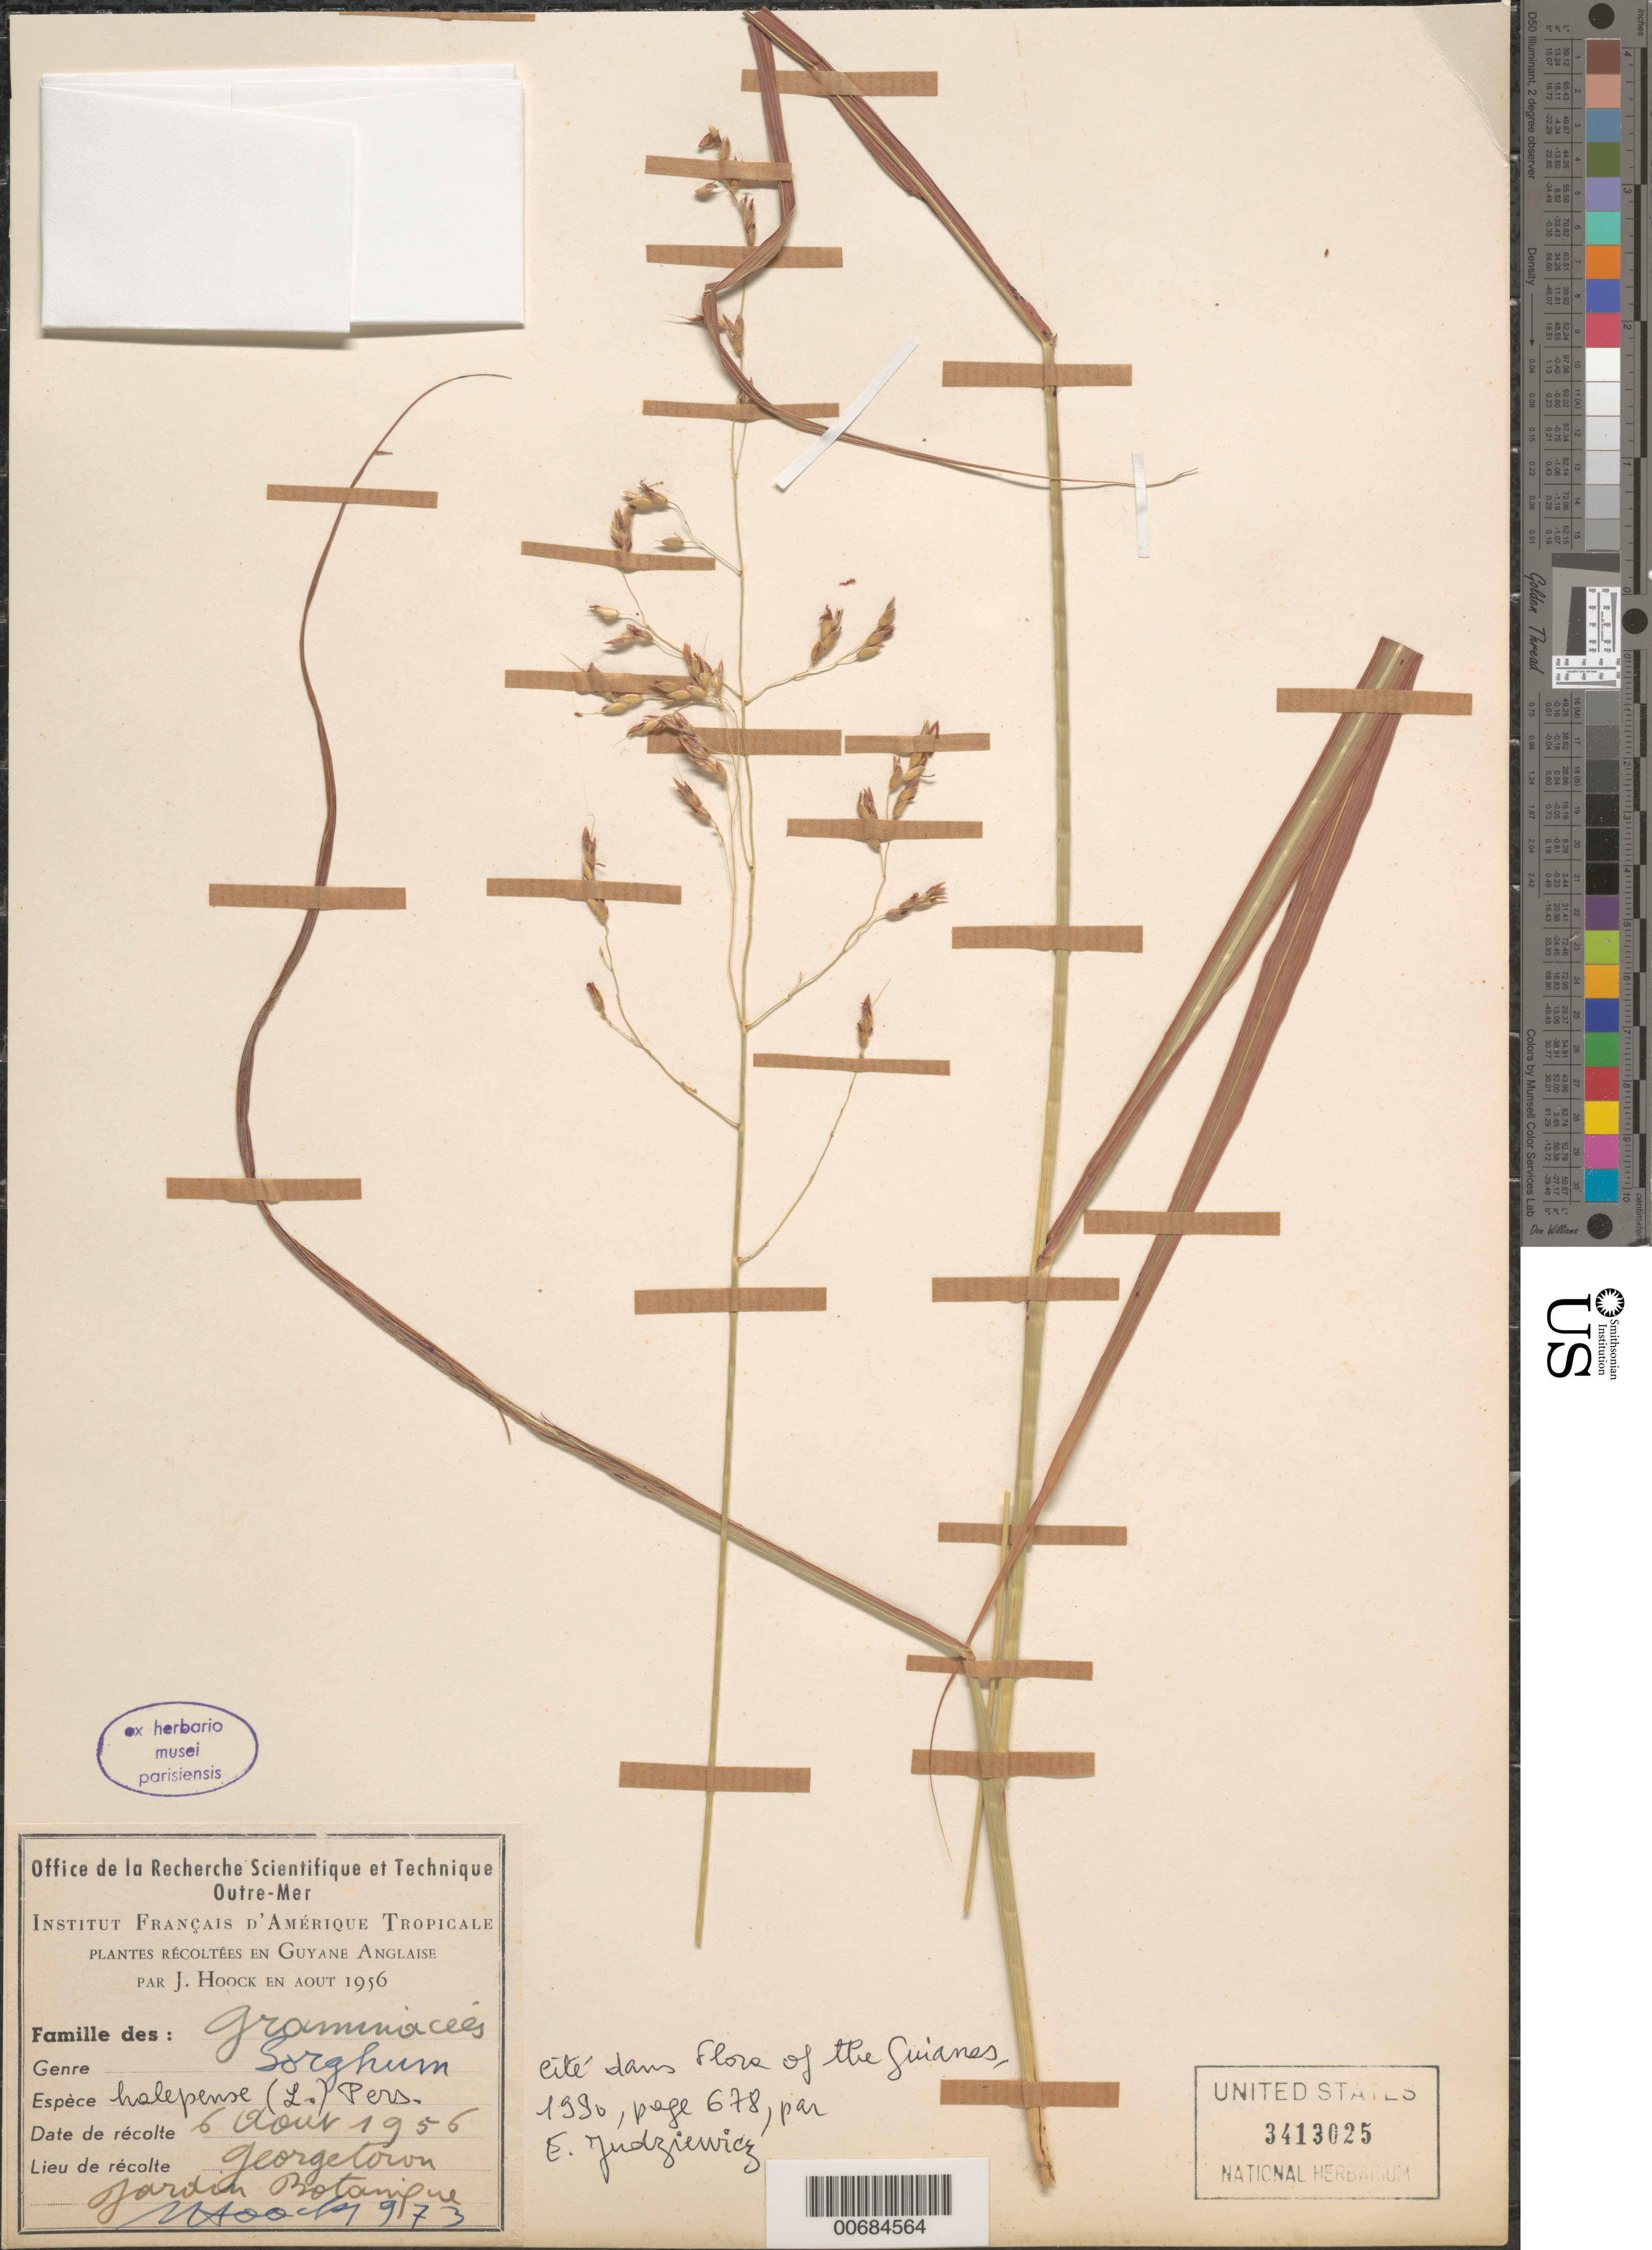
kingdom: Plantae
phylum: Tracheophyta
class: Liliopsida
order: Poales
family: Poaceae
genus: Sorghum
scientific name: Sorghum halepense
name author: (L.) Pers.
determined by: Judziewicz, E. J.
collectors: J. Hoock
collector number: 973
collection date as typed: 6-Aug-56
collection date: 1956-08-06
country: Guyana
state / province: Demerara-Mahaica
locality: Georgetown, Jardin Botanique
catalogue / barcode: US 3413025